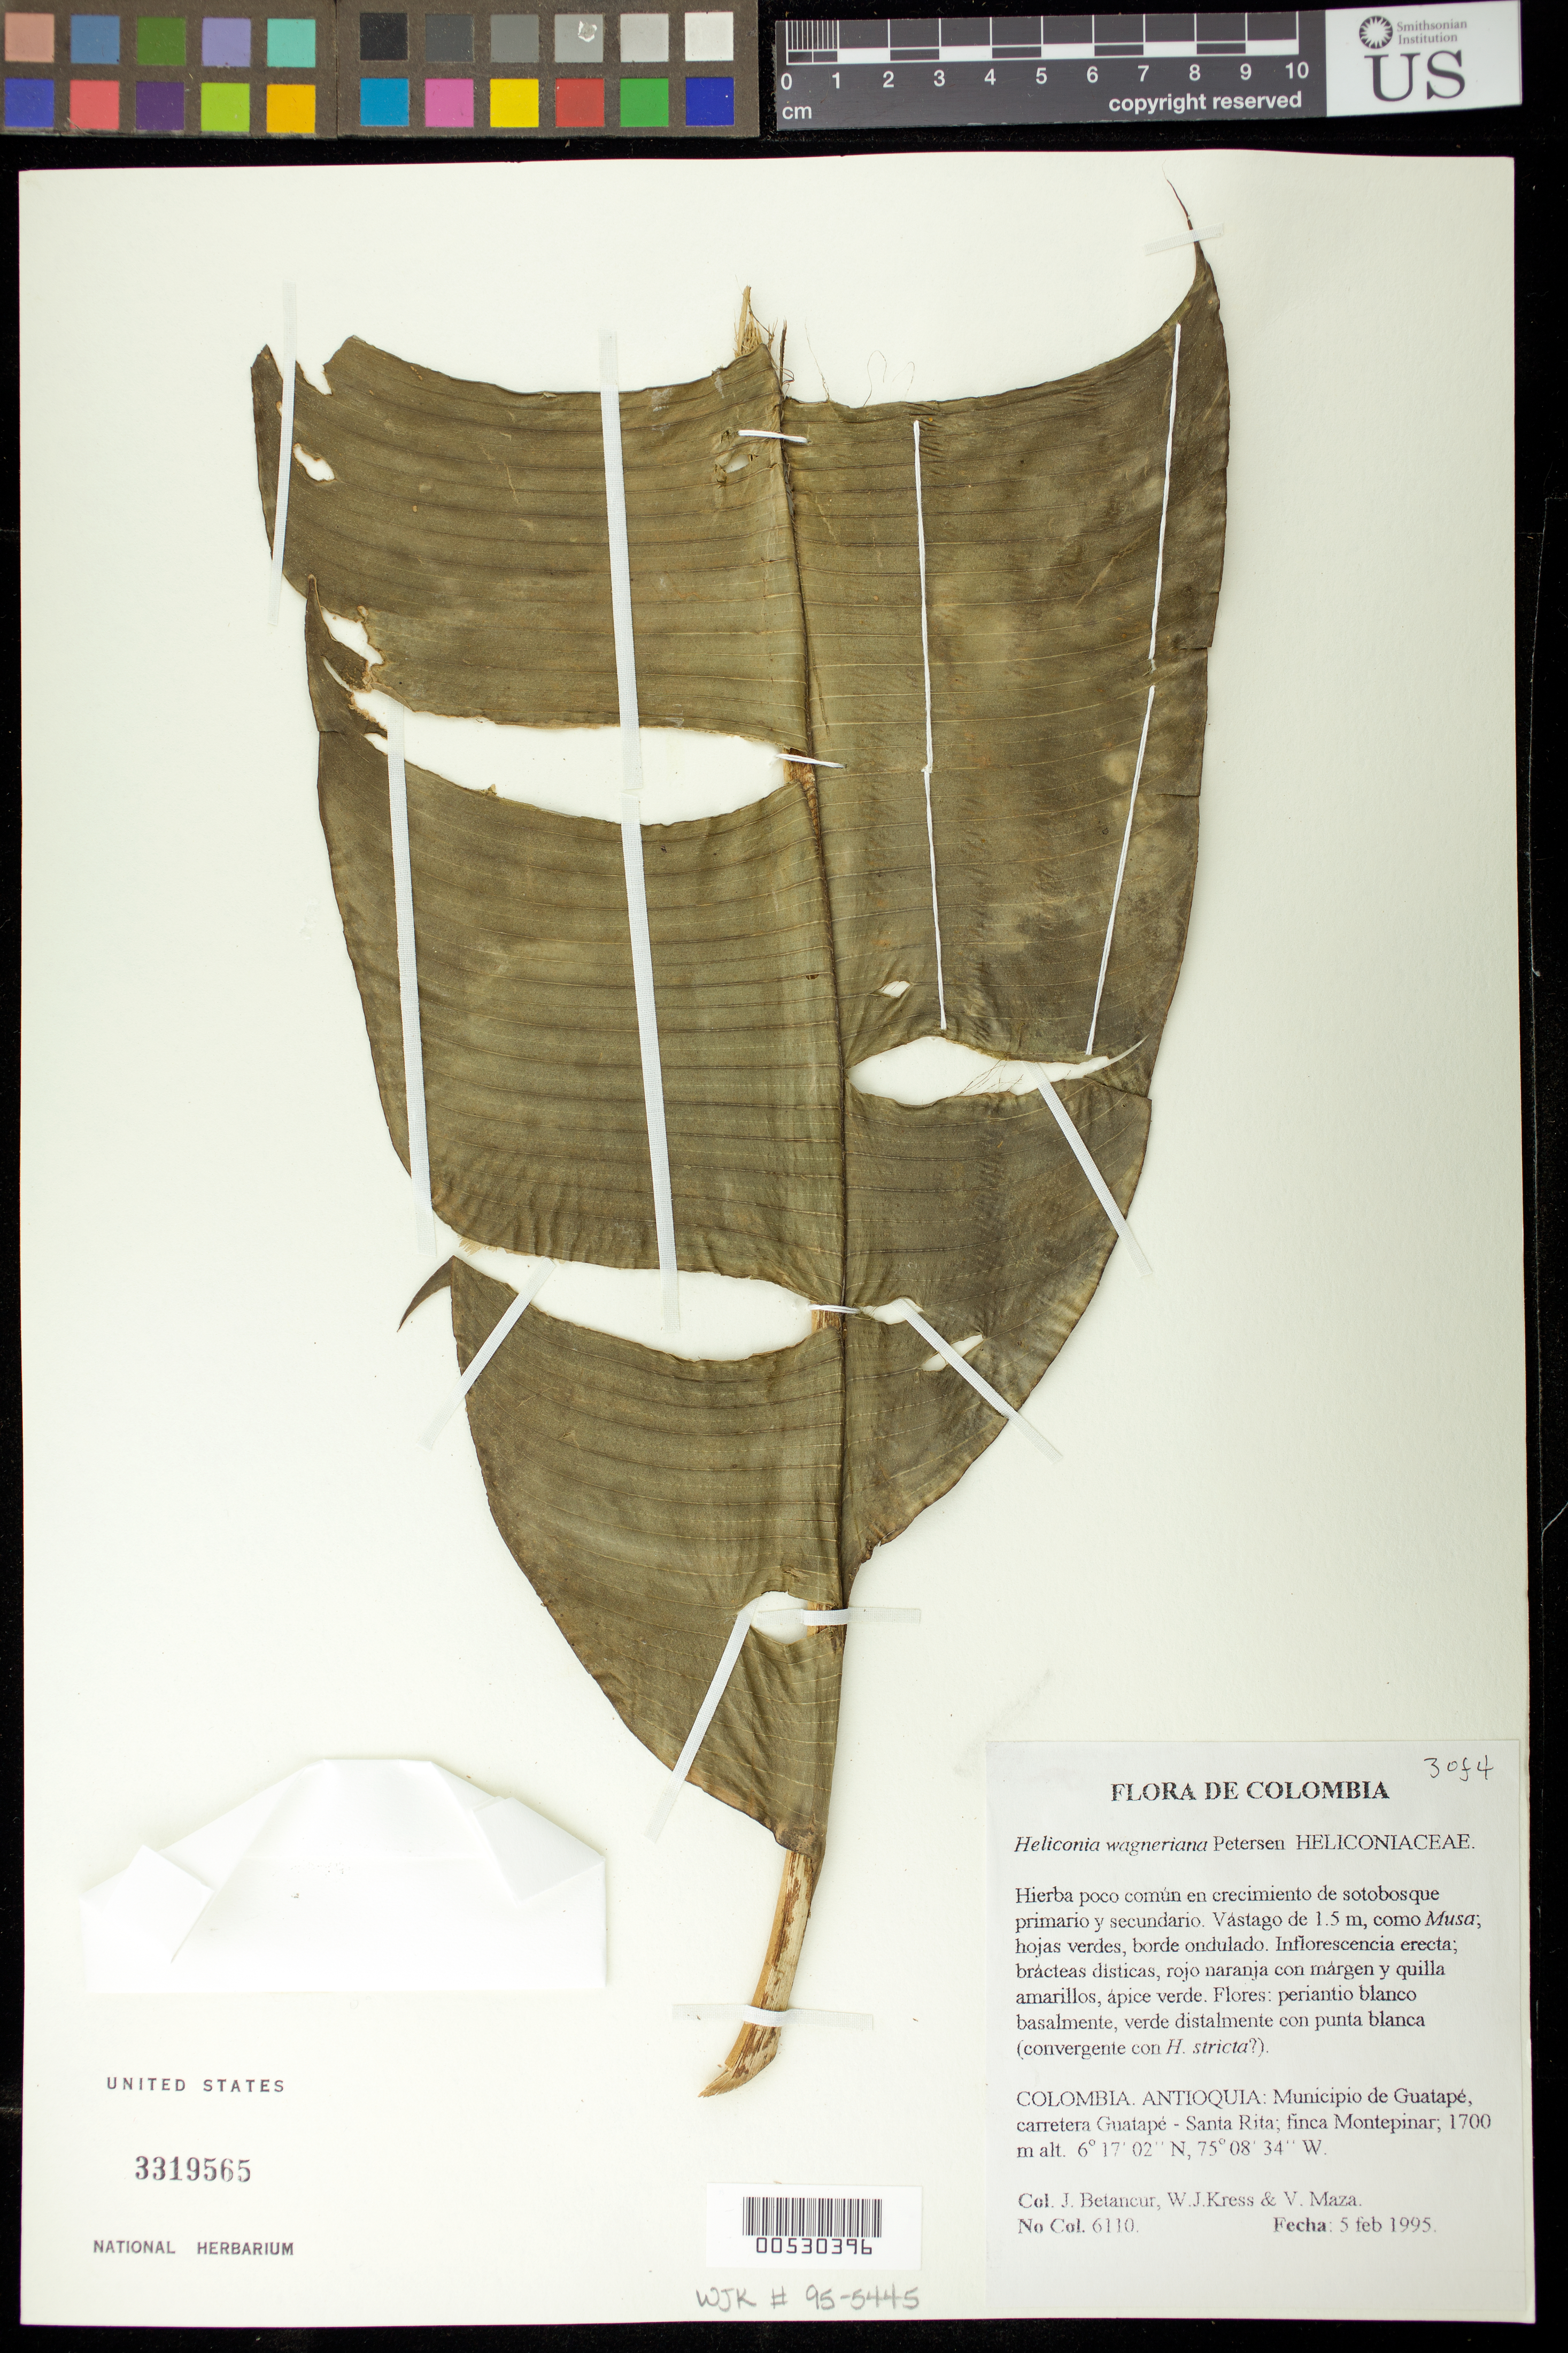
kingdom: Plantae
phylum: Tracheophyta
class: Liliopsida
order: Zingiberales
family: Heliconiaceae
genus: Heliconia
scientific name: Heliconia wagneriana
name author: Petersen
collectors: J. C. Betancur, W. J. Kress & V. Maza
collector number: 6110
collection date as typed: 05 Feb 1995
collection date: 1995-02-05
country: Colombia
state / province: Antioquia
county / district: San Carlos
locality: Road between San Rafael and San Carlos, km from San Rafael.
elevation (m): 800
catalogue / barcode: US 3319565